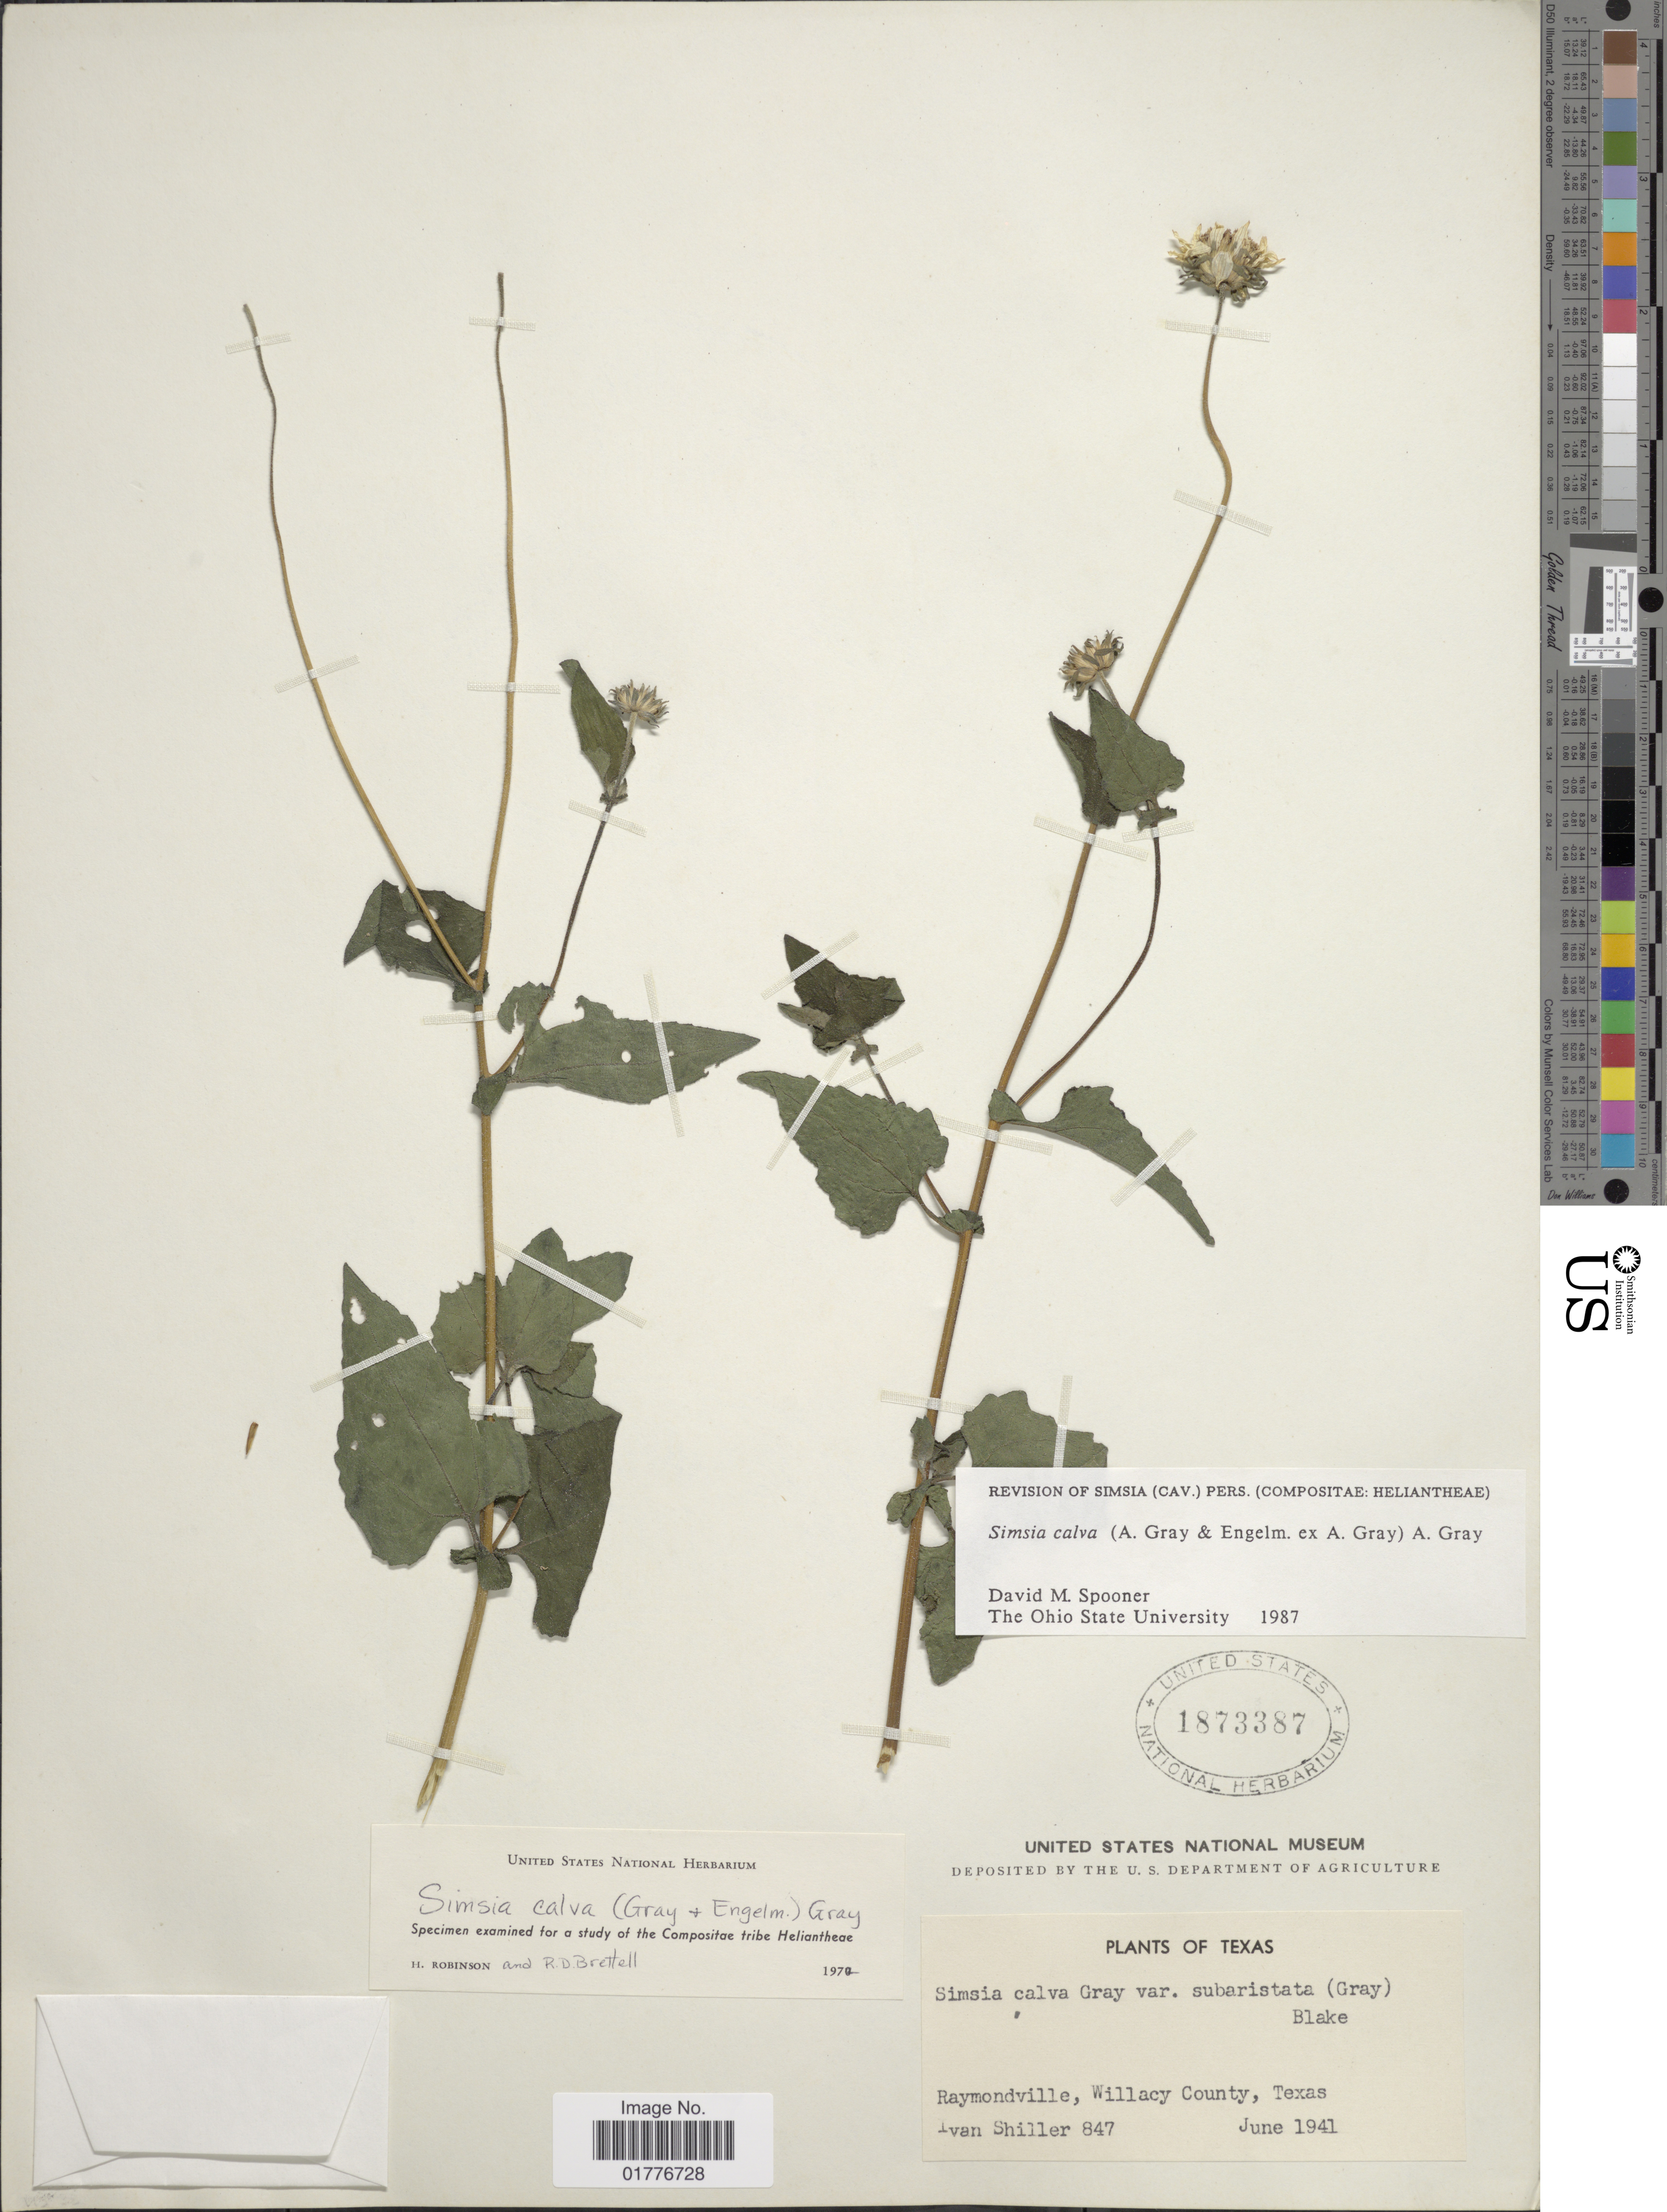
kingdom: Plantae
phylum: Tracheophyta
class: Magnoliopsida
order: Asterales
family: Asteraceae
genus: Simsia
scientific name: Simsia calva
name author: A. Gray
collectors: I. Shiller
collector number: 847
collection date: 1941-06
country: United States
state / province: Texas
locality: Raymondville, Willacy County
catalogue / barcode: US 1873387